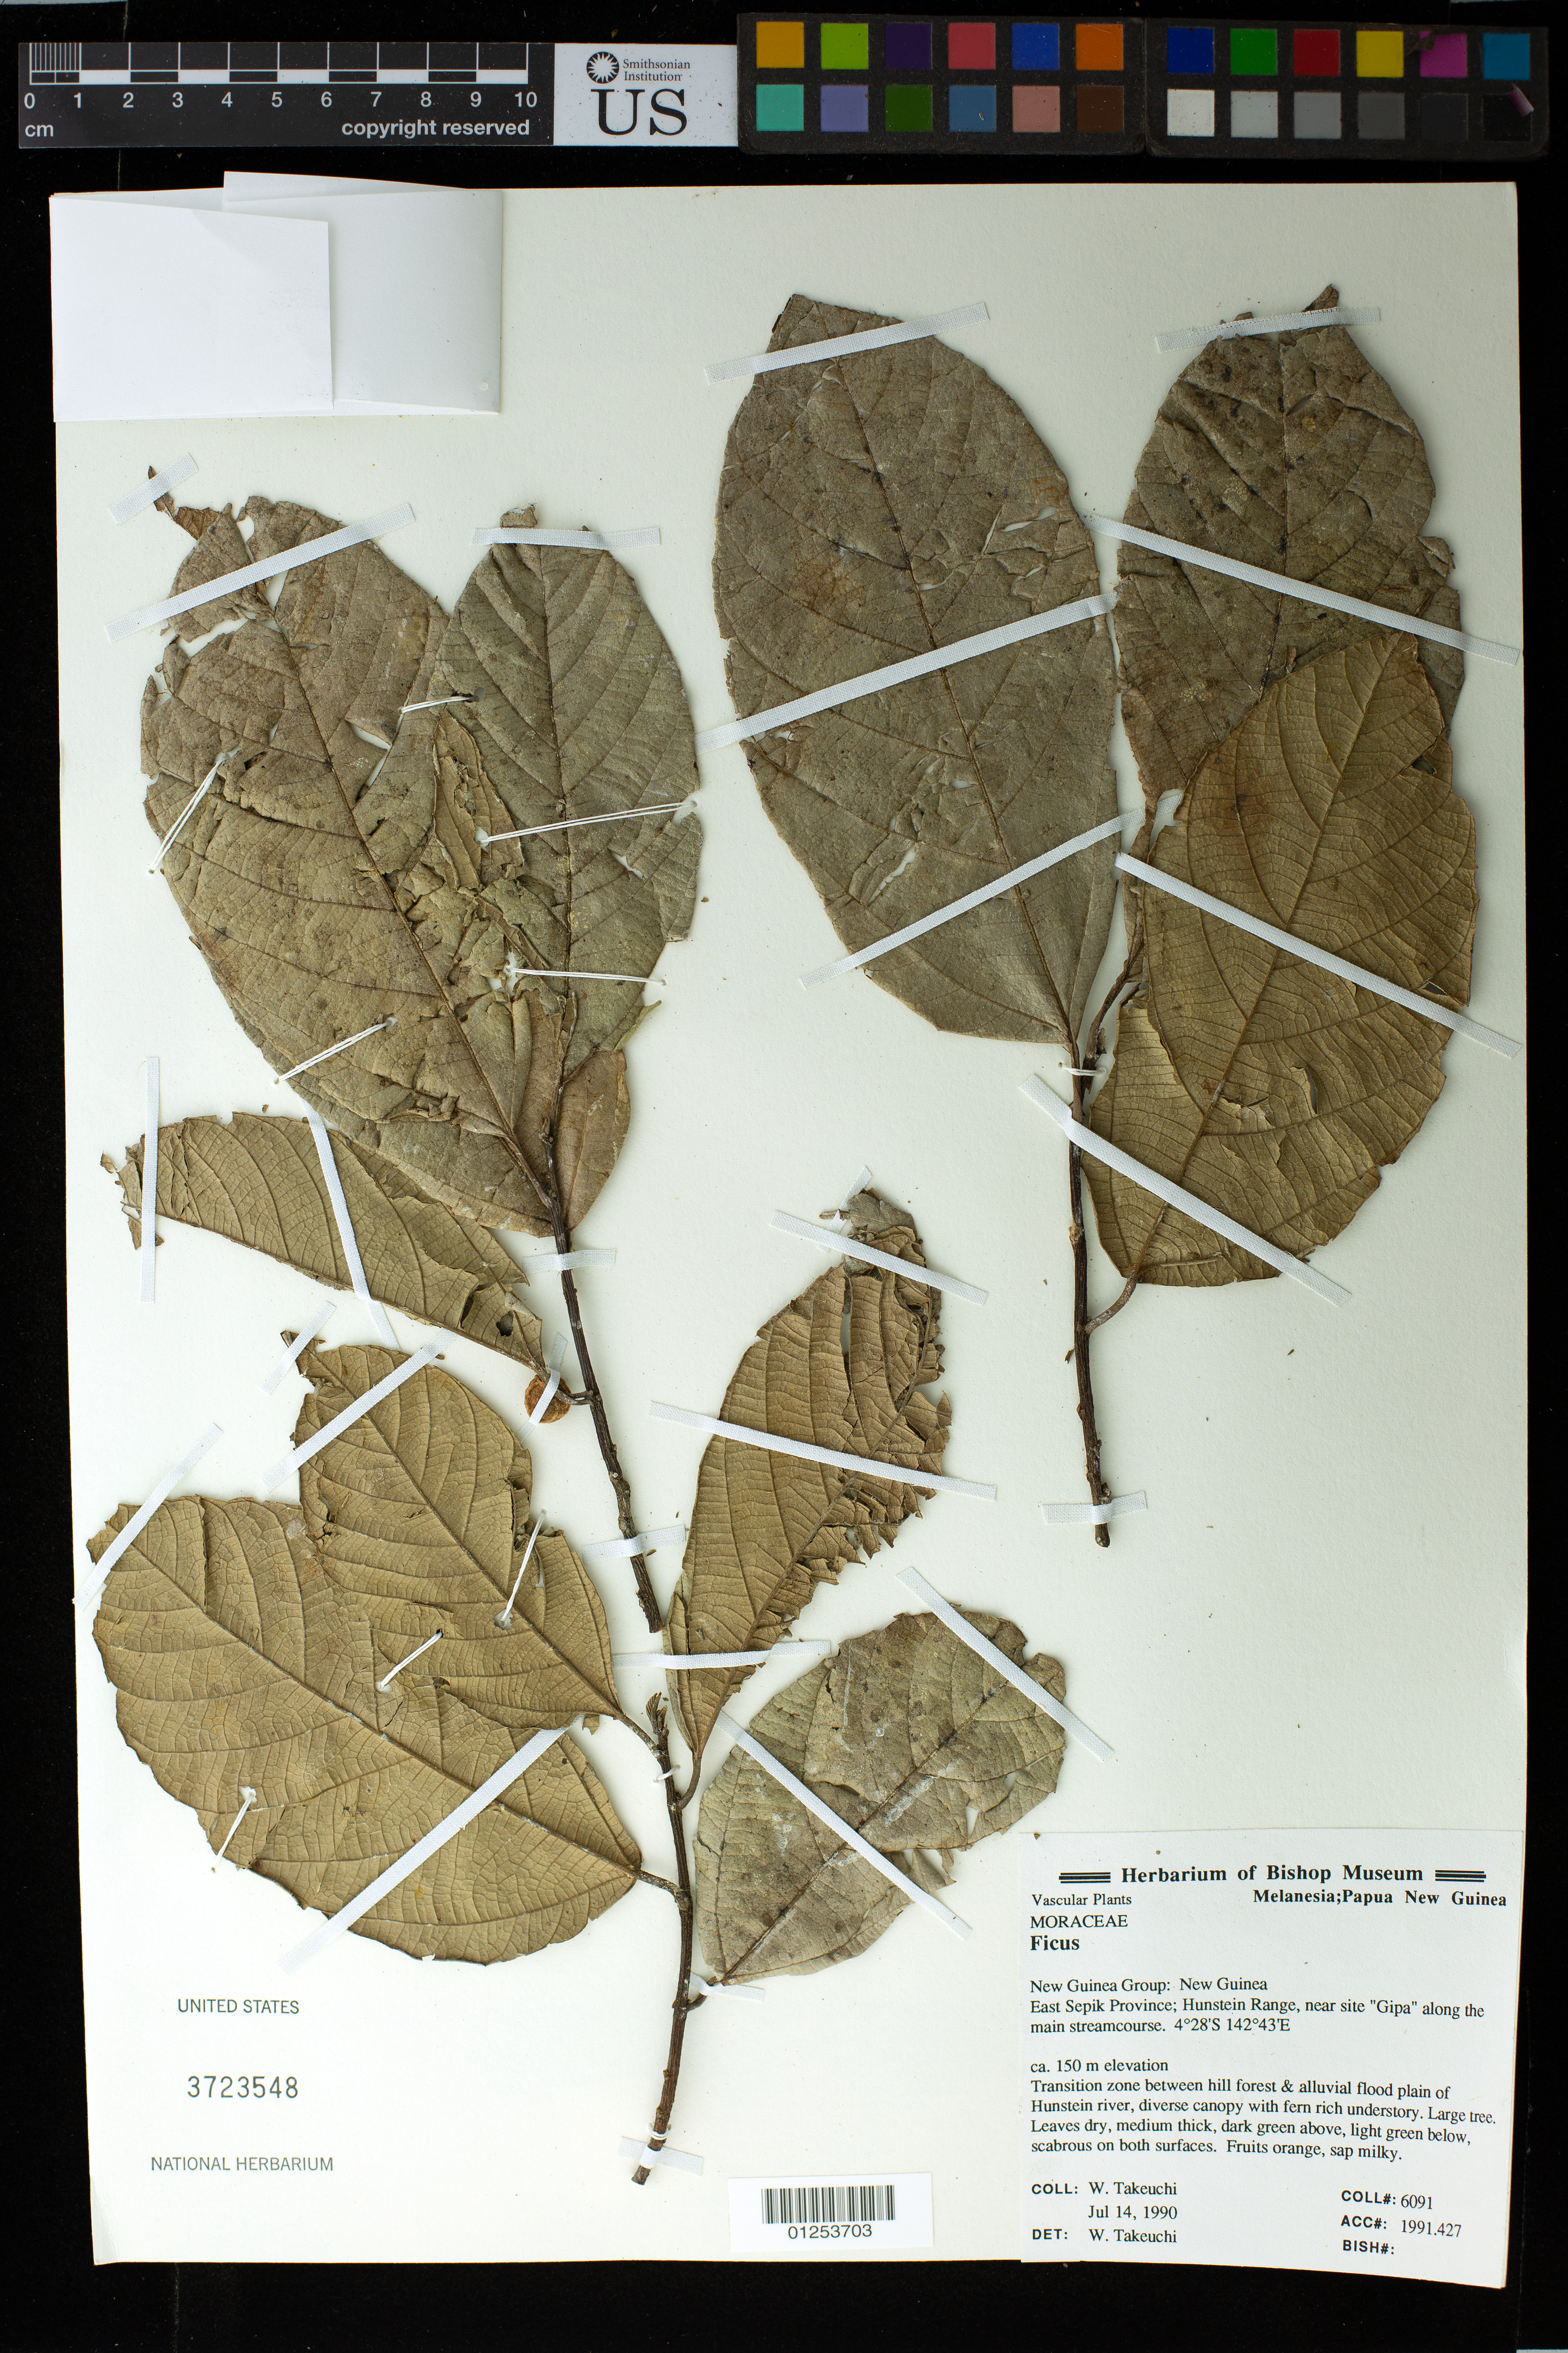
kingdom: Plantae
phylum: Tracheophyta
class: Magnoliopsida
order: Rosales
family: Moraceae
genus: Ficus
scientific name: Ficus sp.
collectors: W. N. Takeuchi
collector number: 6091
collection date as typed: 14 Jul 1990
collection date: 1990-07-14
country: Papua New Guinea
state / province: East Sepik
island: New Guinea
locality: Hunstein range, near site 'Gipa' along the main streamcourse.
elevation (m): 150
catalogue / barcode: US 3723548